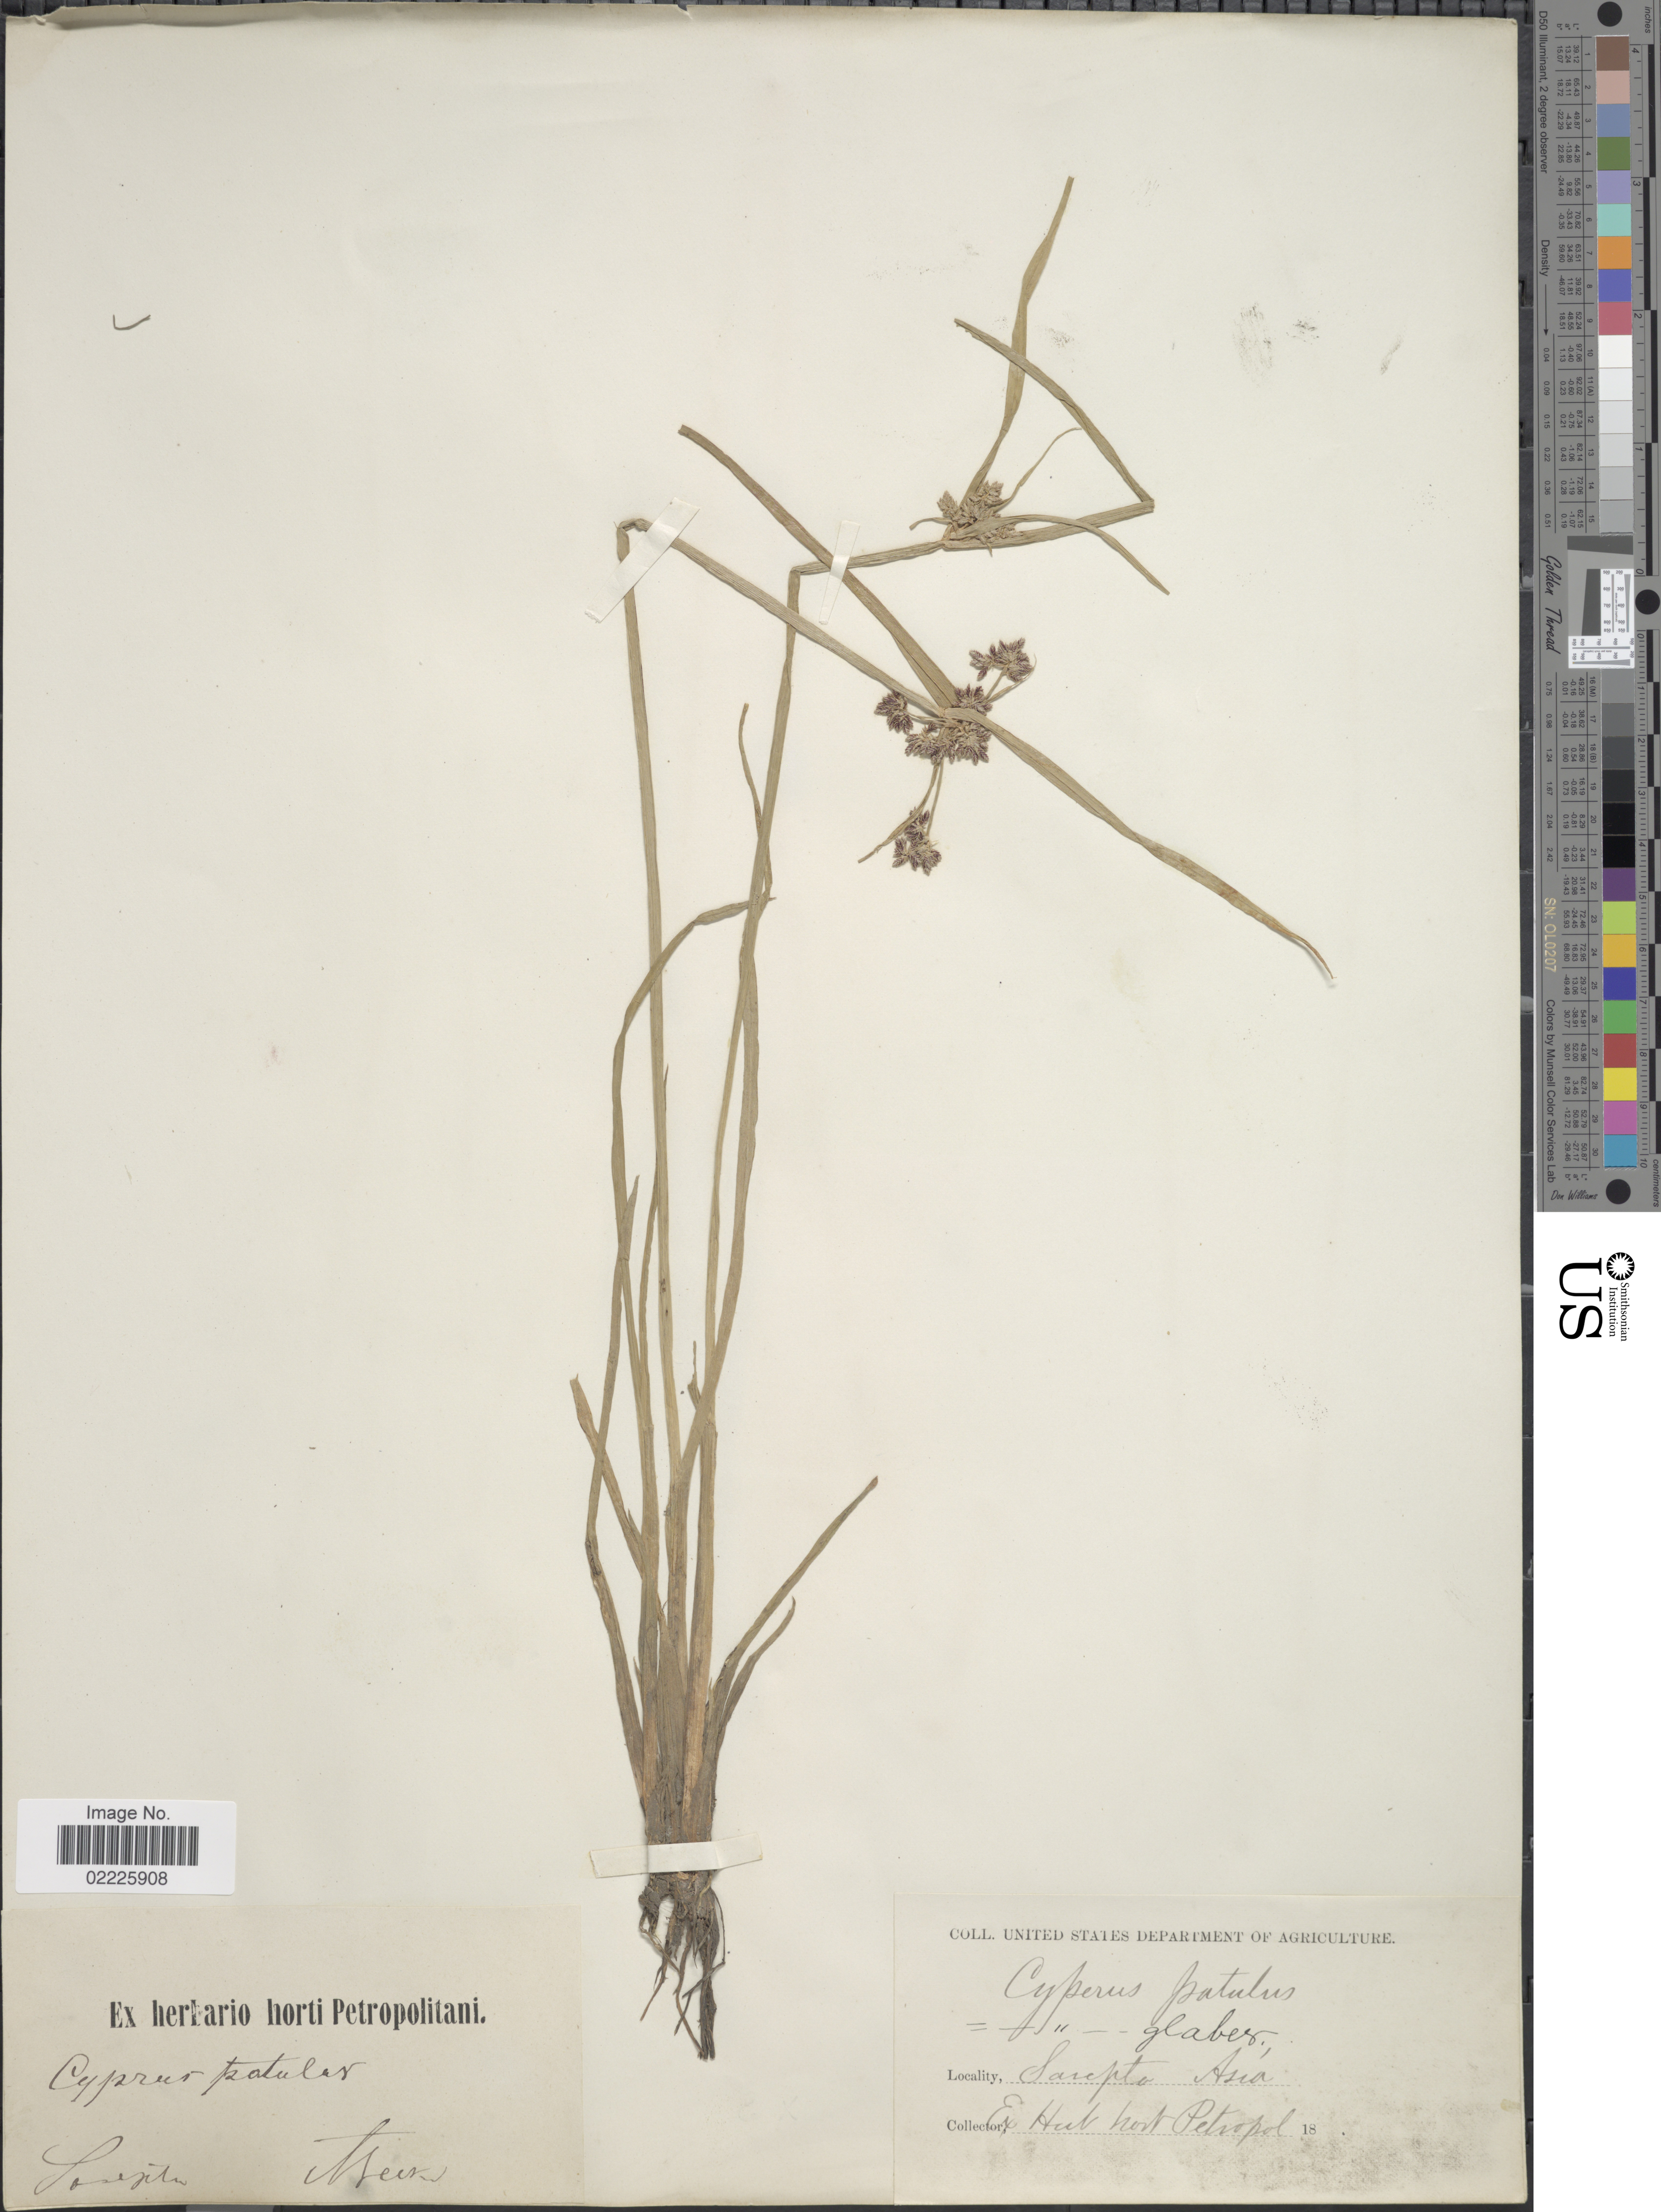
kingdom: Plantae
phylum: Tracheophyta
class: Liliopsida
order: Poales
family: Cyperaceae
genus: Cyperus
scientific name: Cyperus glaber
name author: L.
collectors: A. Becker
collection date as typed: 18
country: Russian Federation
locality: Sarepta, Asia